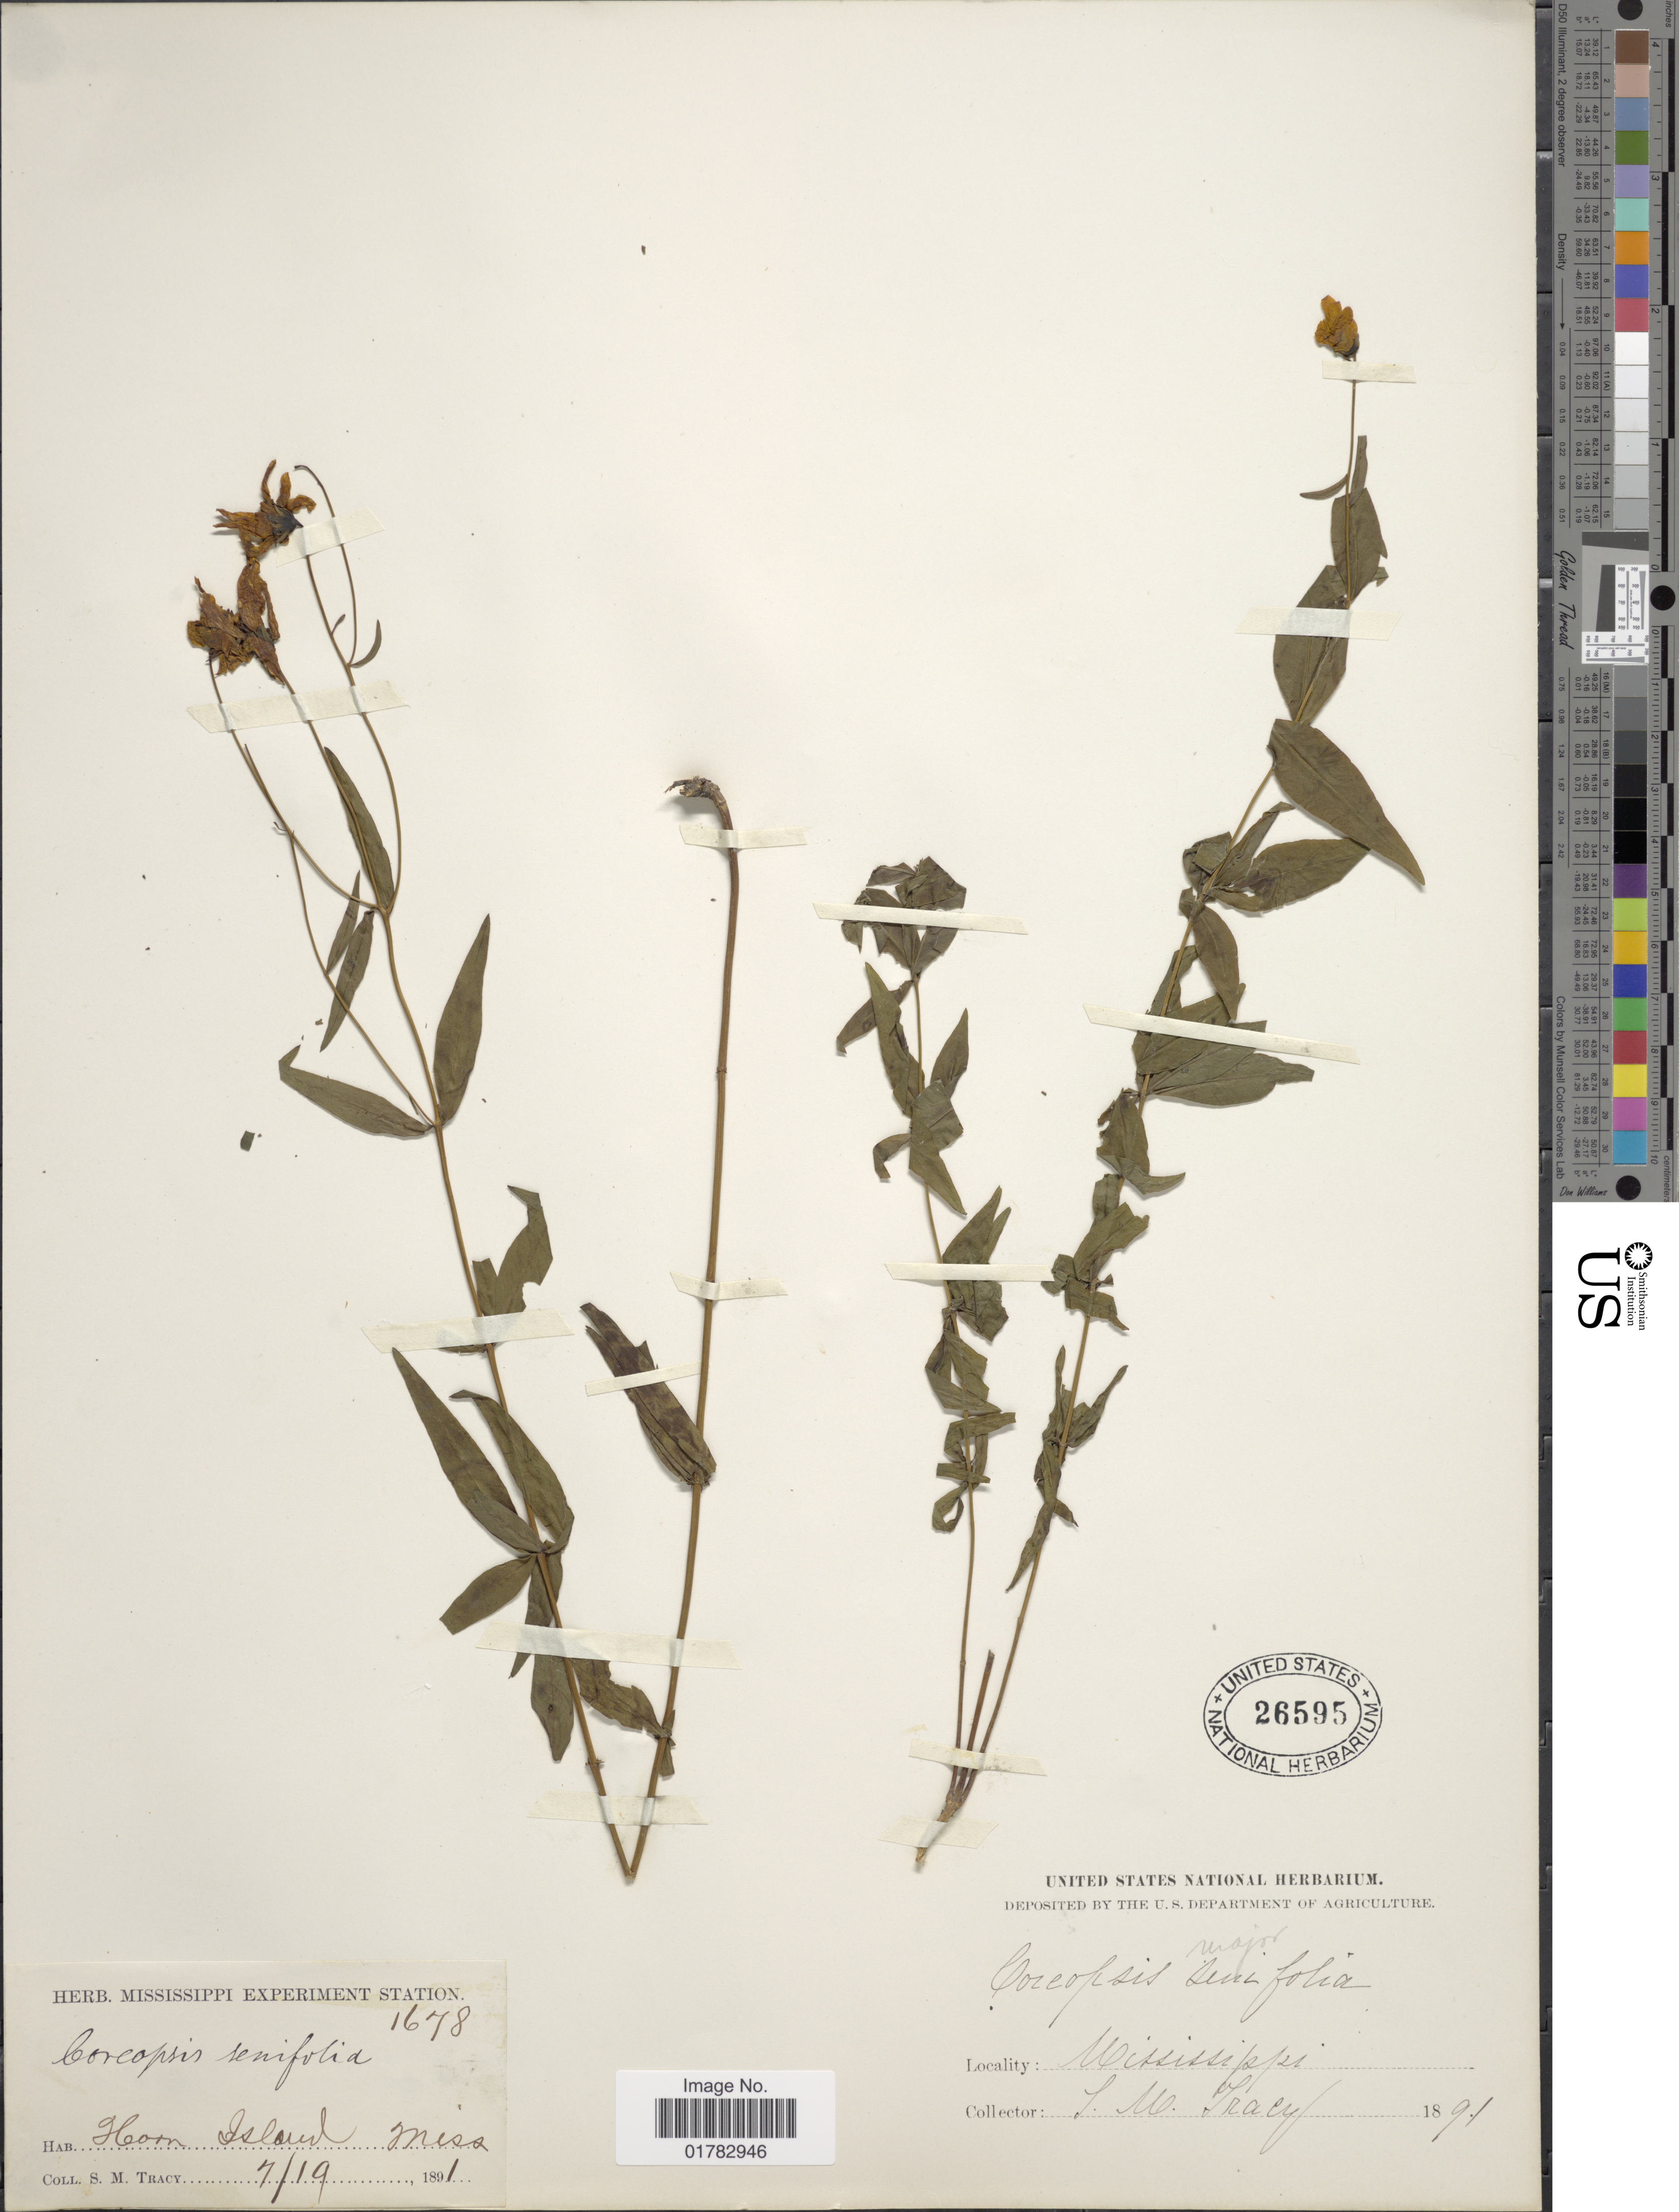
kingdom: Plantae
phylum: Tracheophyta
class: Magnoliopsida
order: Asterales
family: Asteraceae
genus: Coreopsis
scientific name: Coreopsis major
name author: Walter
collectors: S. M. Tracy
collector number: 1678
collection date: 1891-07-19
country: United States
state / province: Mississippi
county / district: Jackson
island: Horn Island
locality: Horn Island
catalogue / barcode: US 26595